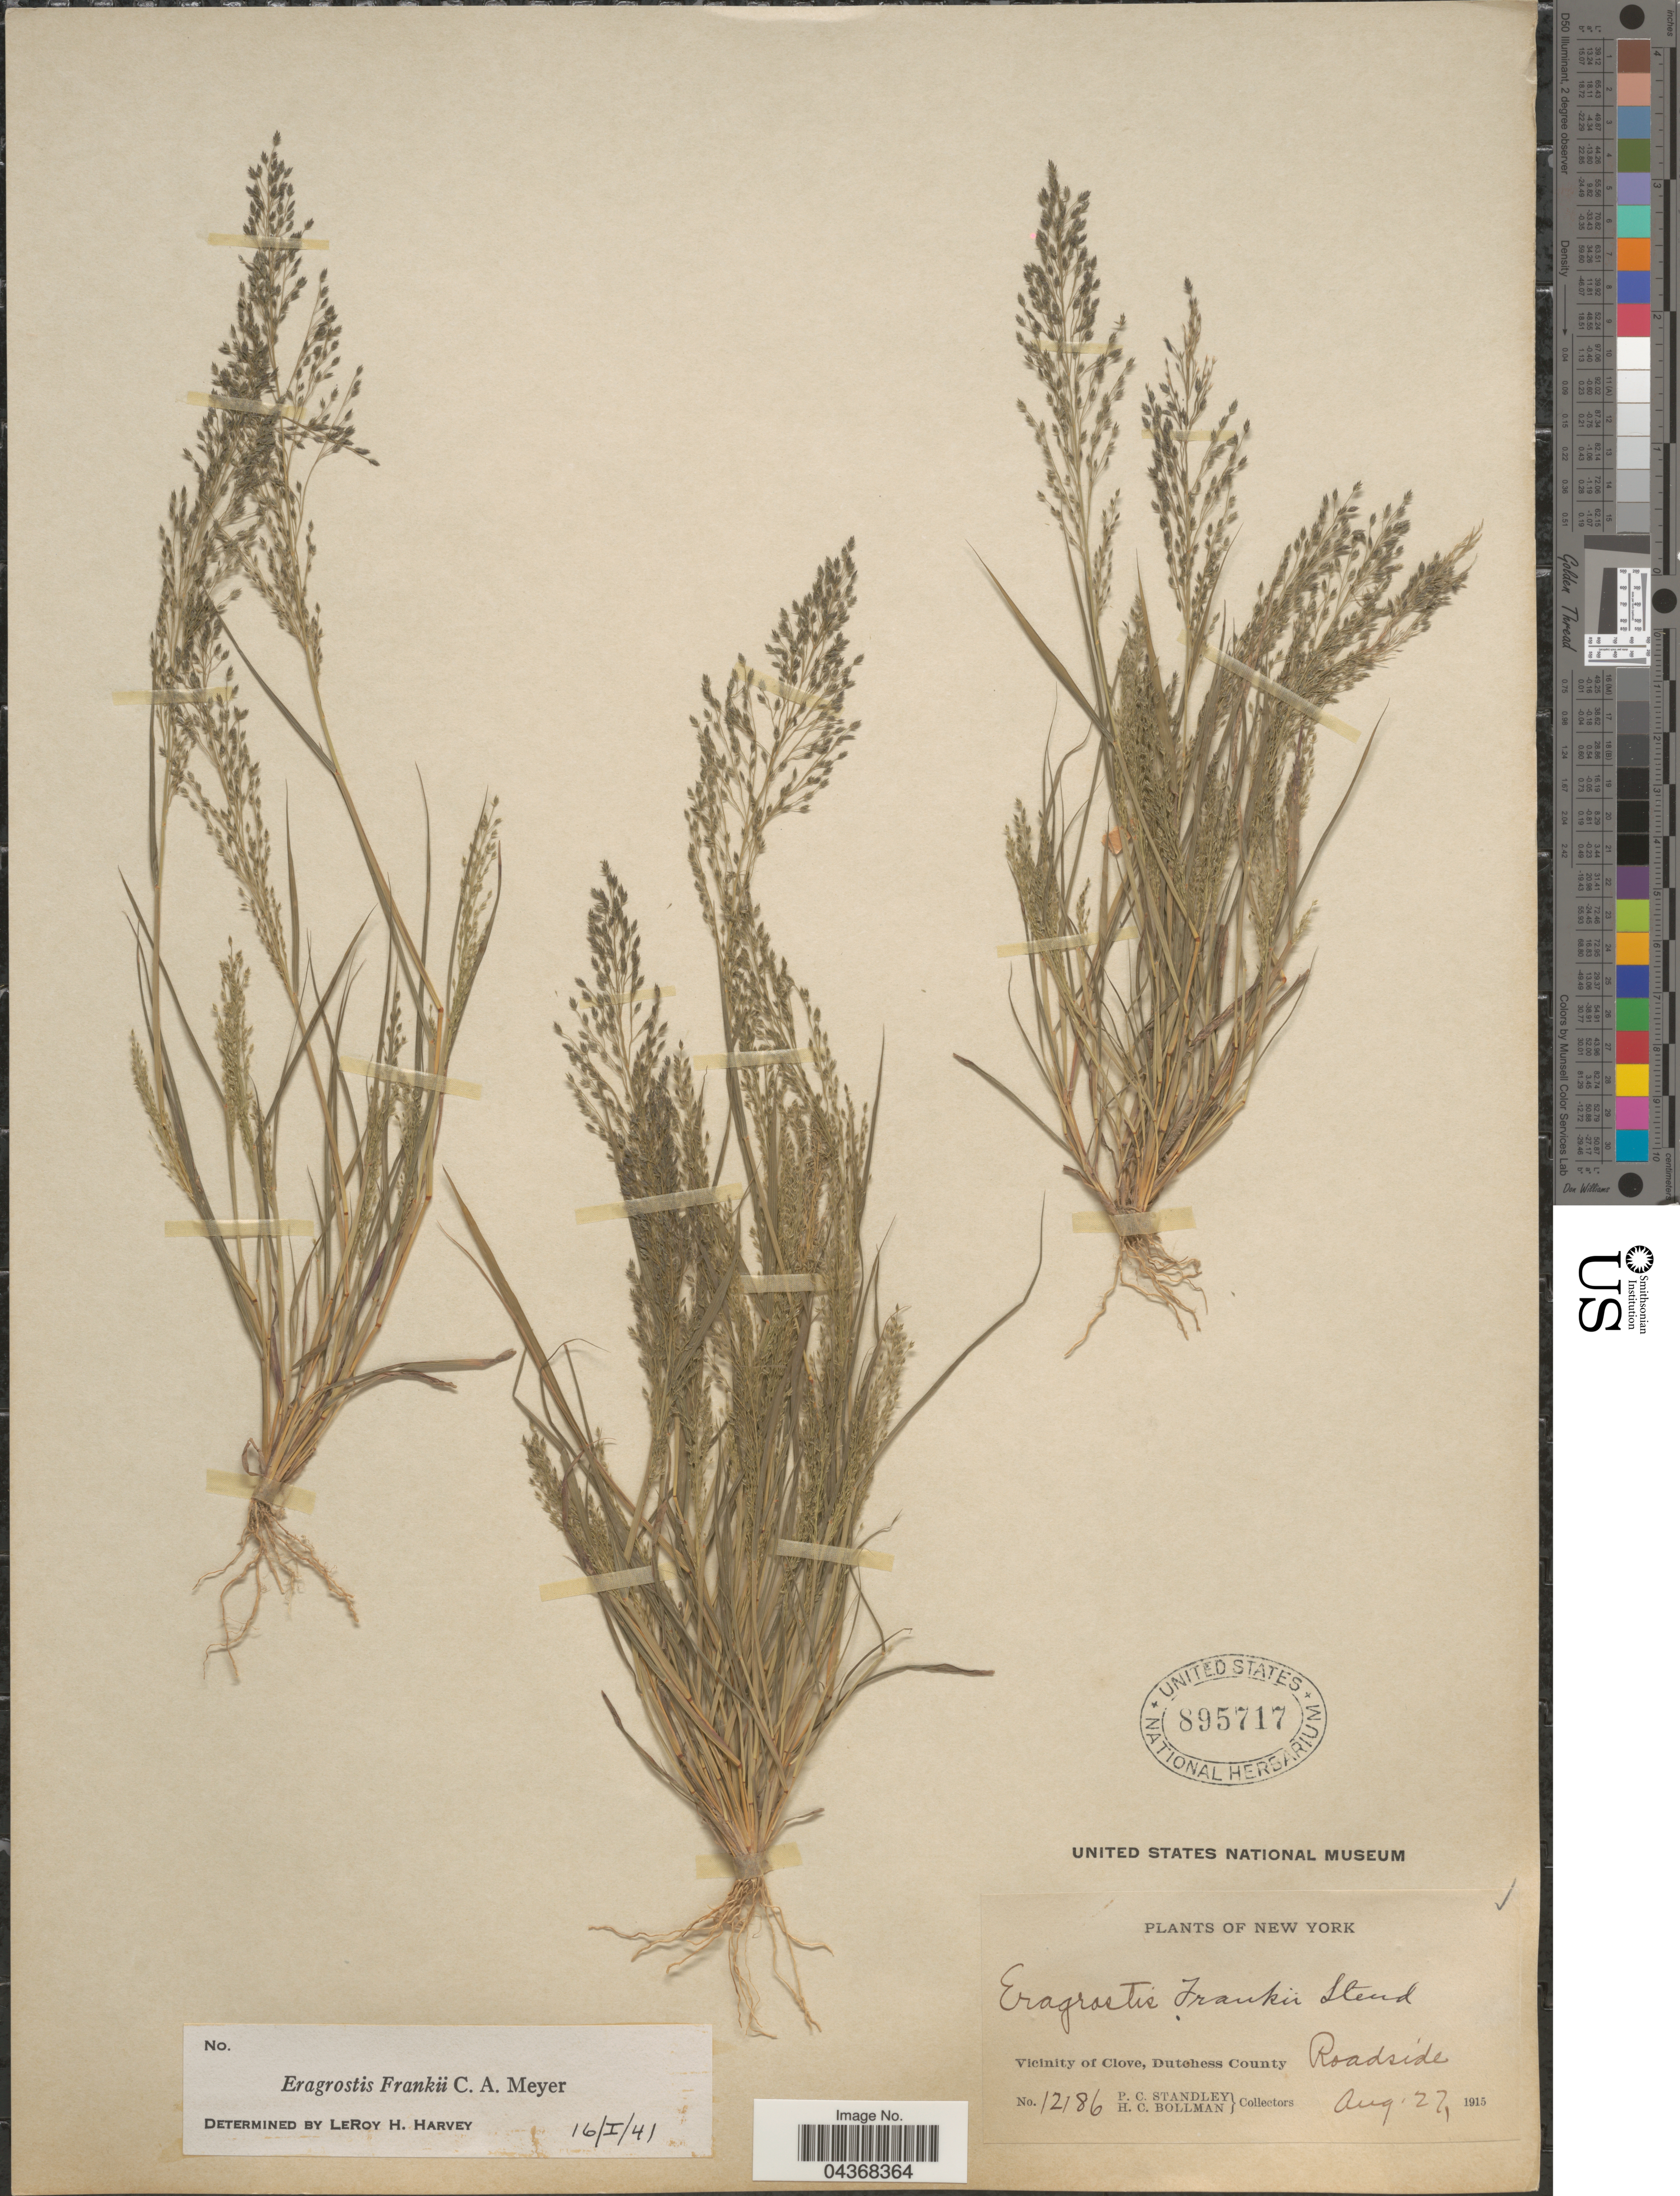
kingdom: Plantae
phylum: Tracheophyta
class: Liliopsida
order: Poales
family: Poaceae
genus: Eragrostis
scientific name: Eragrostis frankii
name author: C.A. Mey. ex Steud.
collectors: P. C. Standley & H. C. Bollman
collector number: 12186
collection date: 1915-08-27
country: United States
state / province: New York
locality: Vicinity of Clove, Dutchess County. Roadside.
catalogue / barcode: US 895717